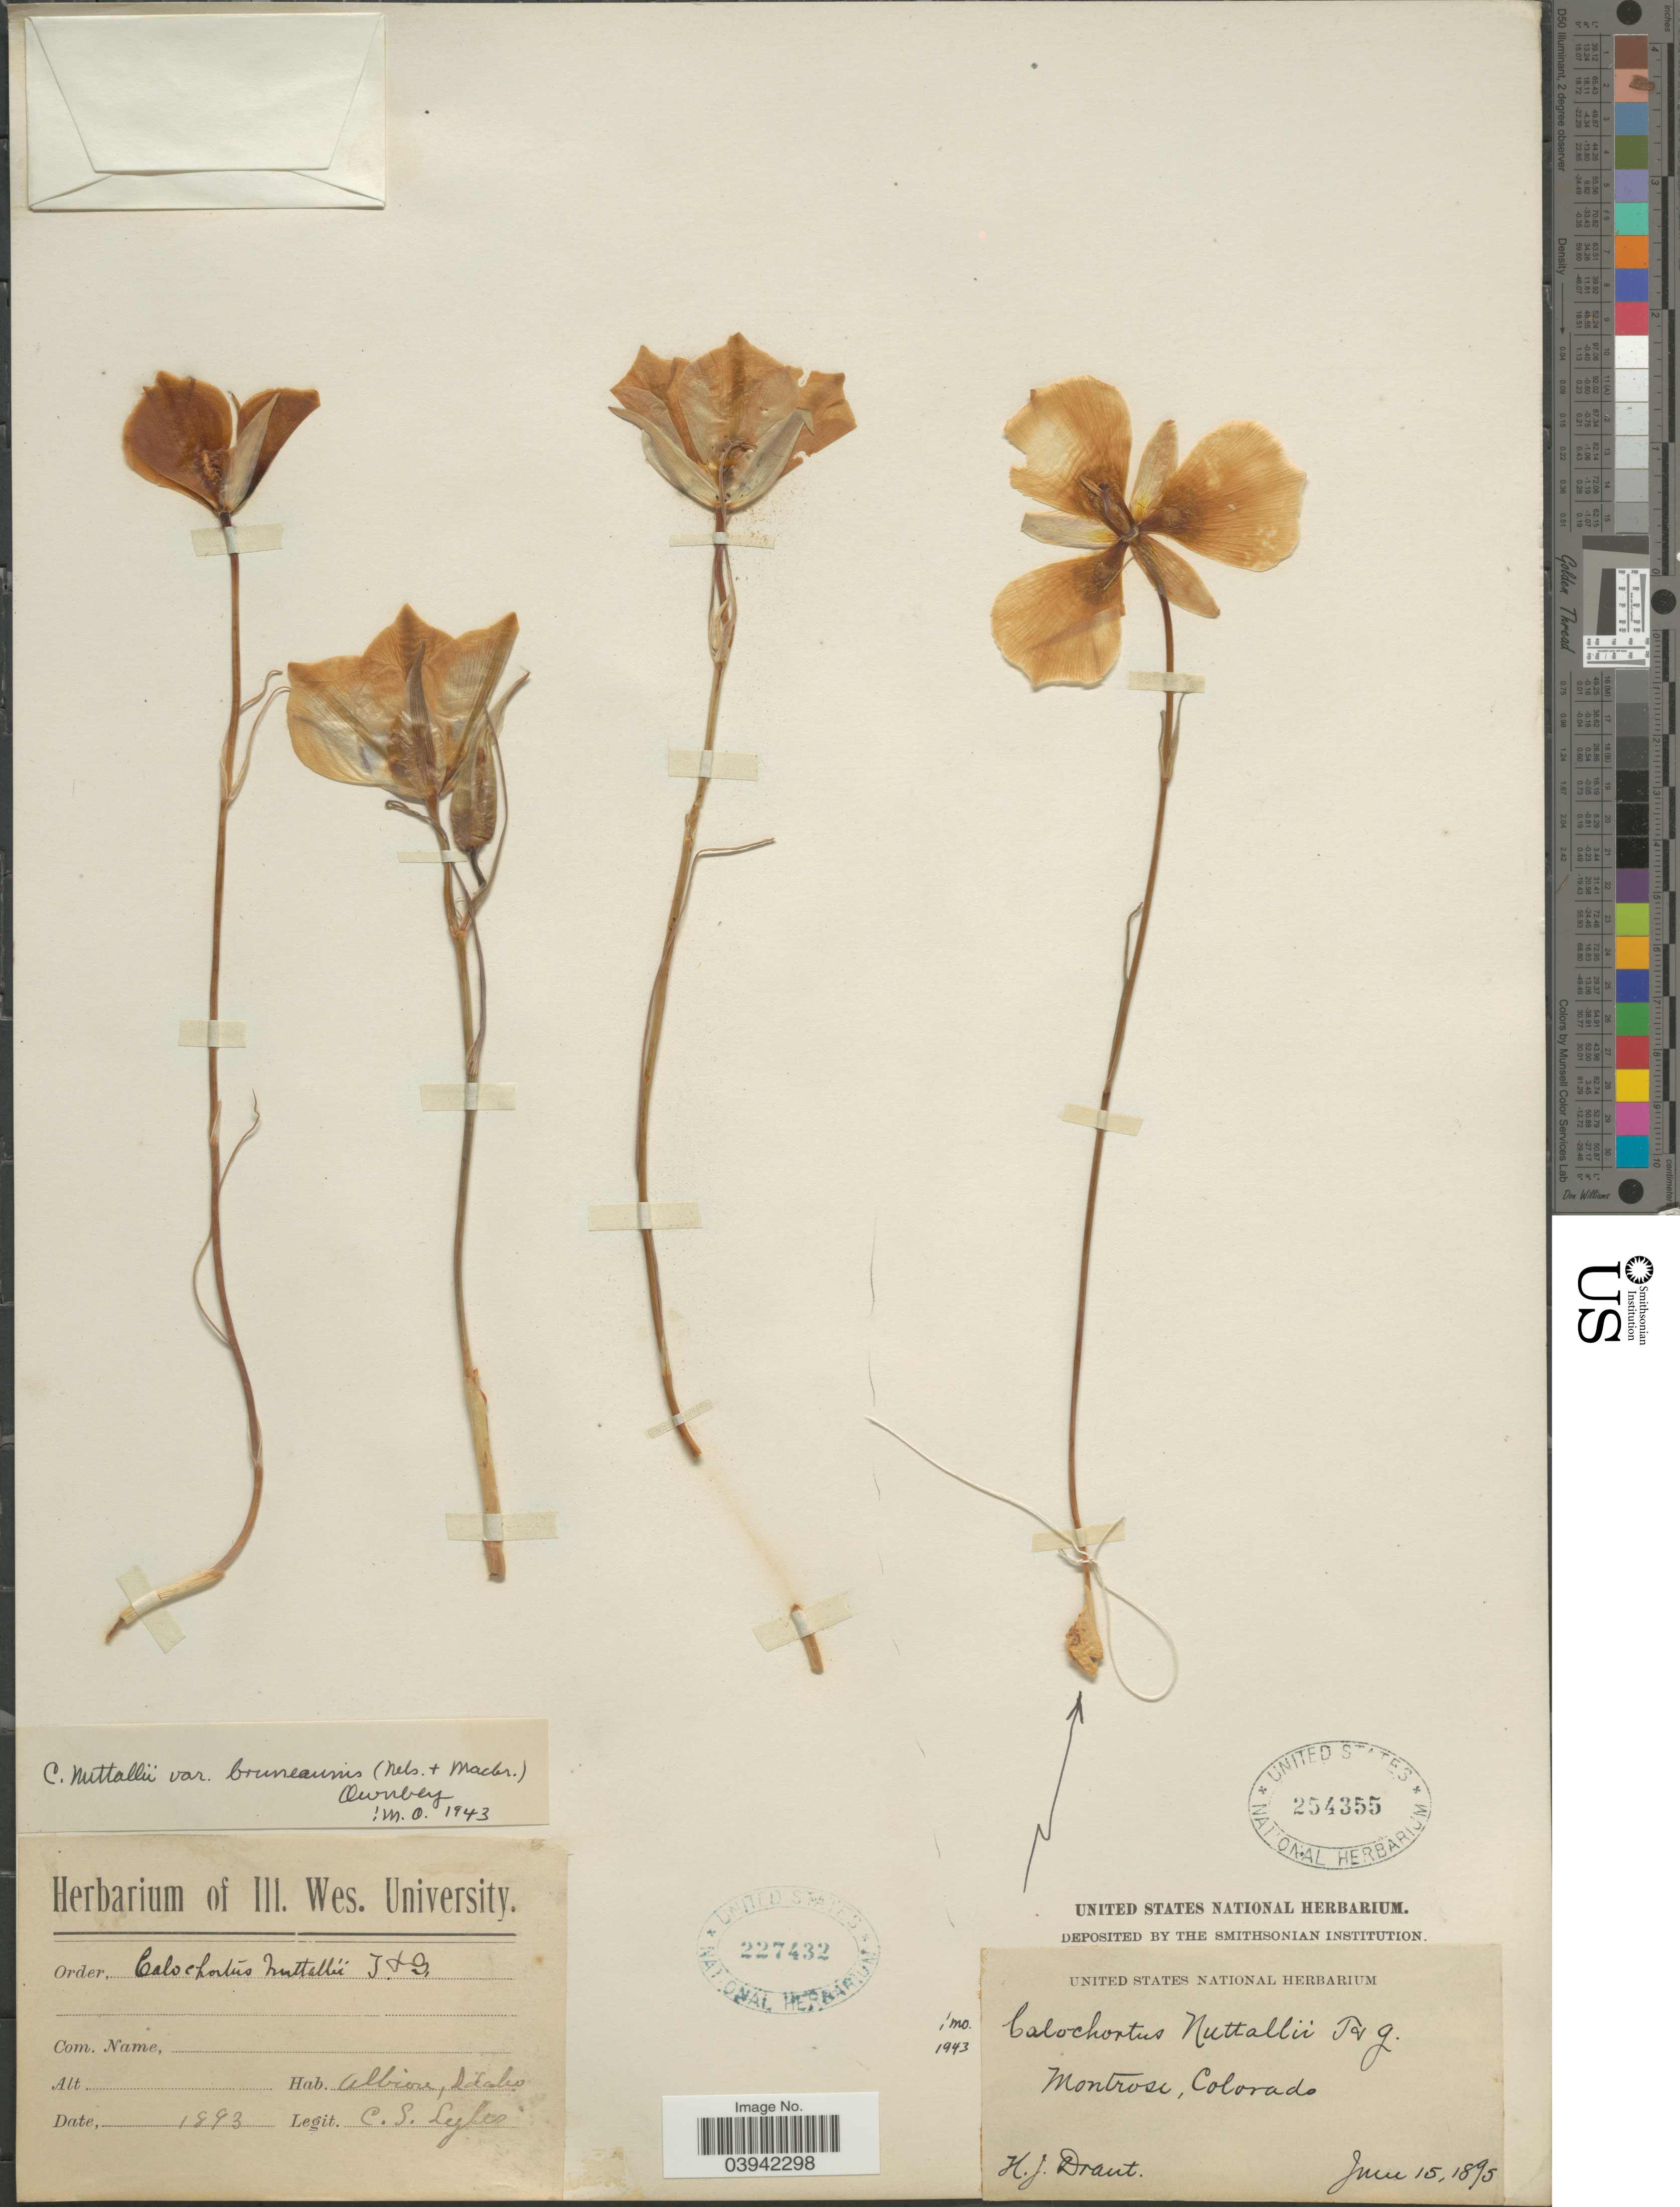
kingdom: Plantae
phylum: Tracheophyta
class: Liliopsida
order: Liliales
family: Liliaceae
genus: Calochortus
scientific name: Calochortus bruneaunis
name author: A. Nelson & J.F. Macbr.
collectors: C. Lyles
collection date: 1893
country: United States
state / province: Idaho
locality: Albion.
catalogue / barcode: US 227432